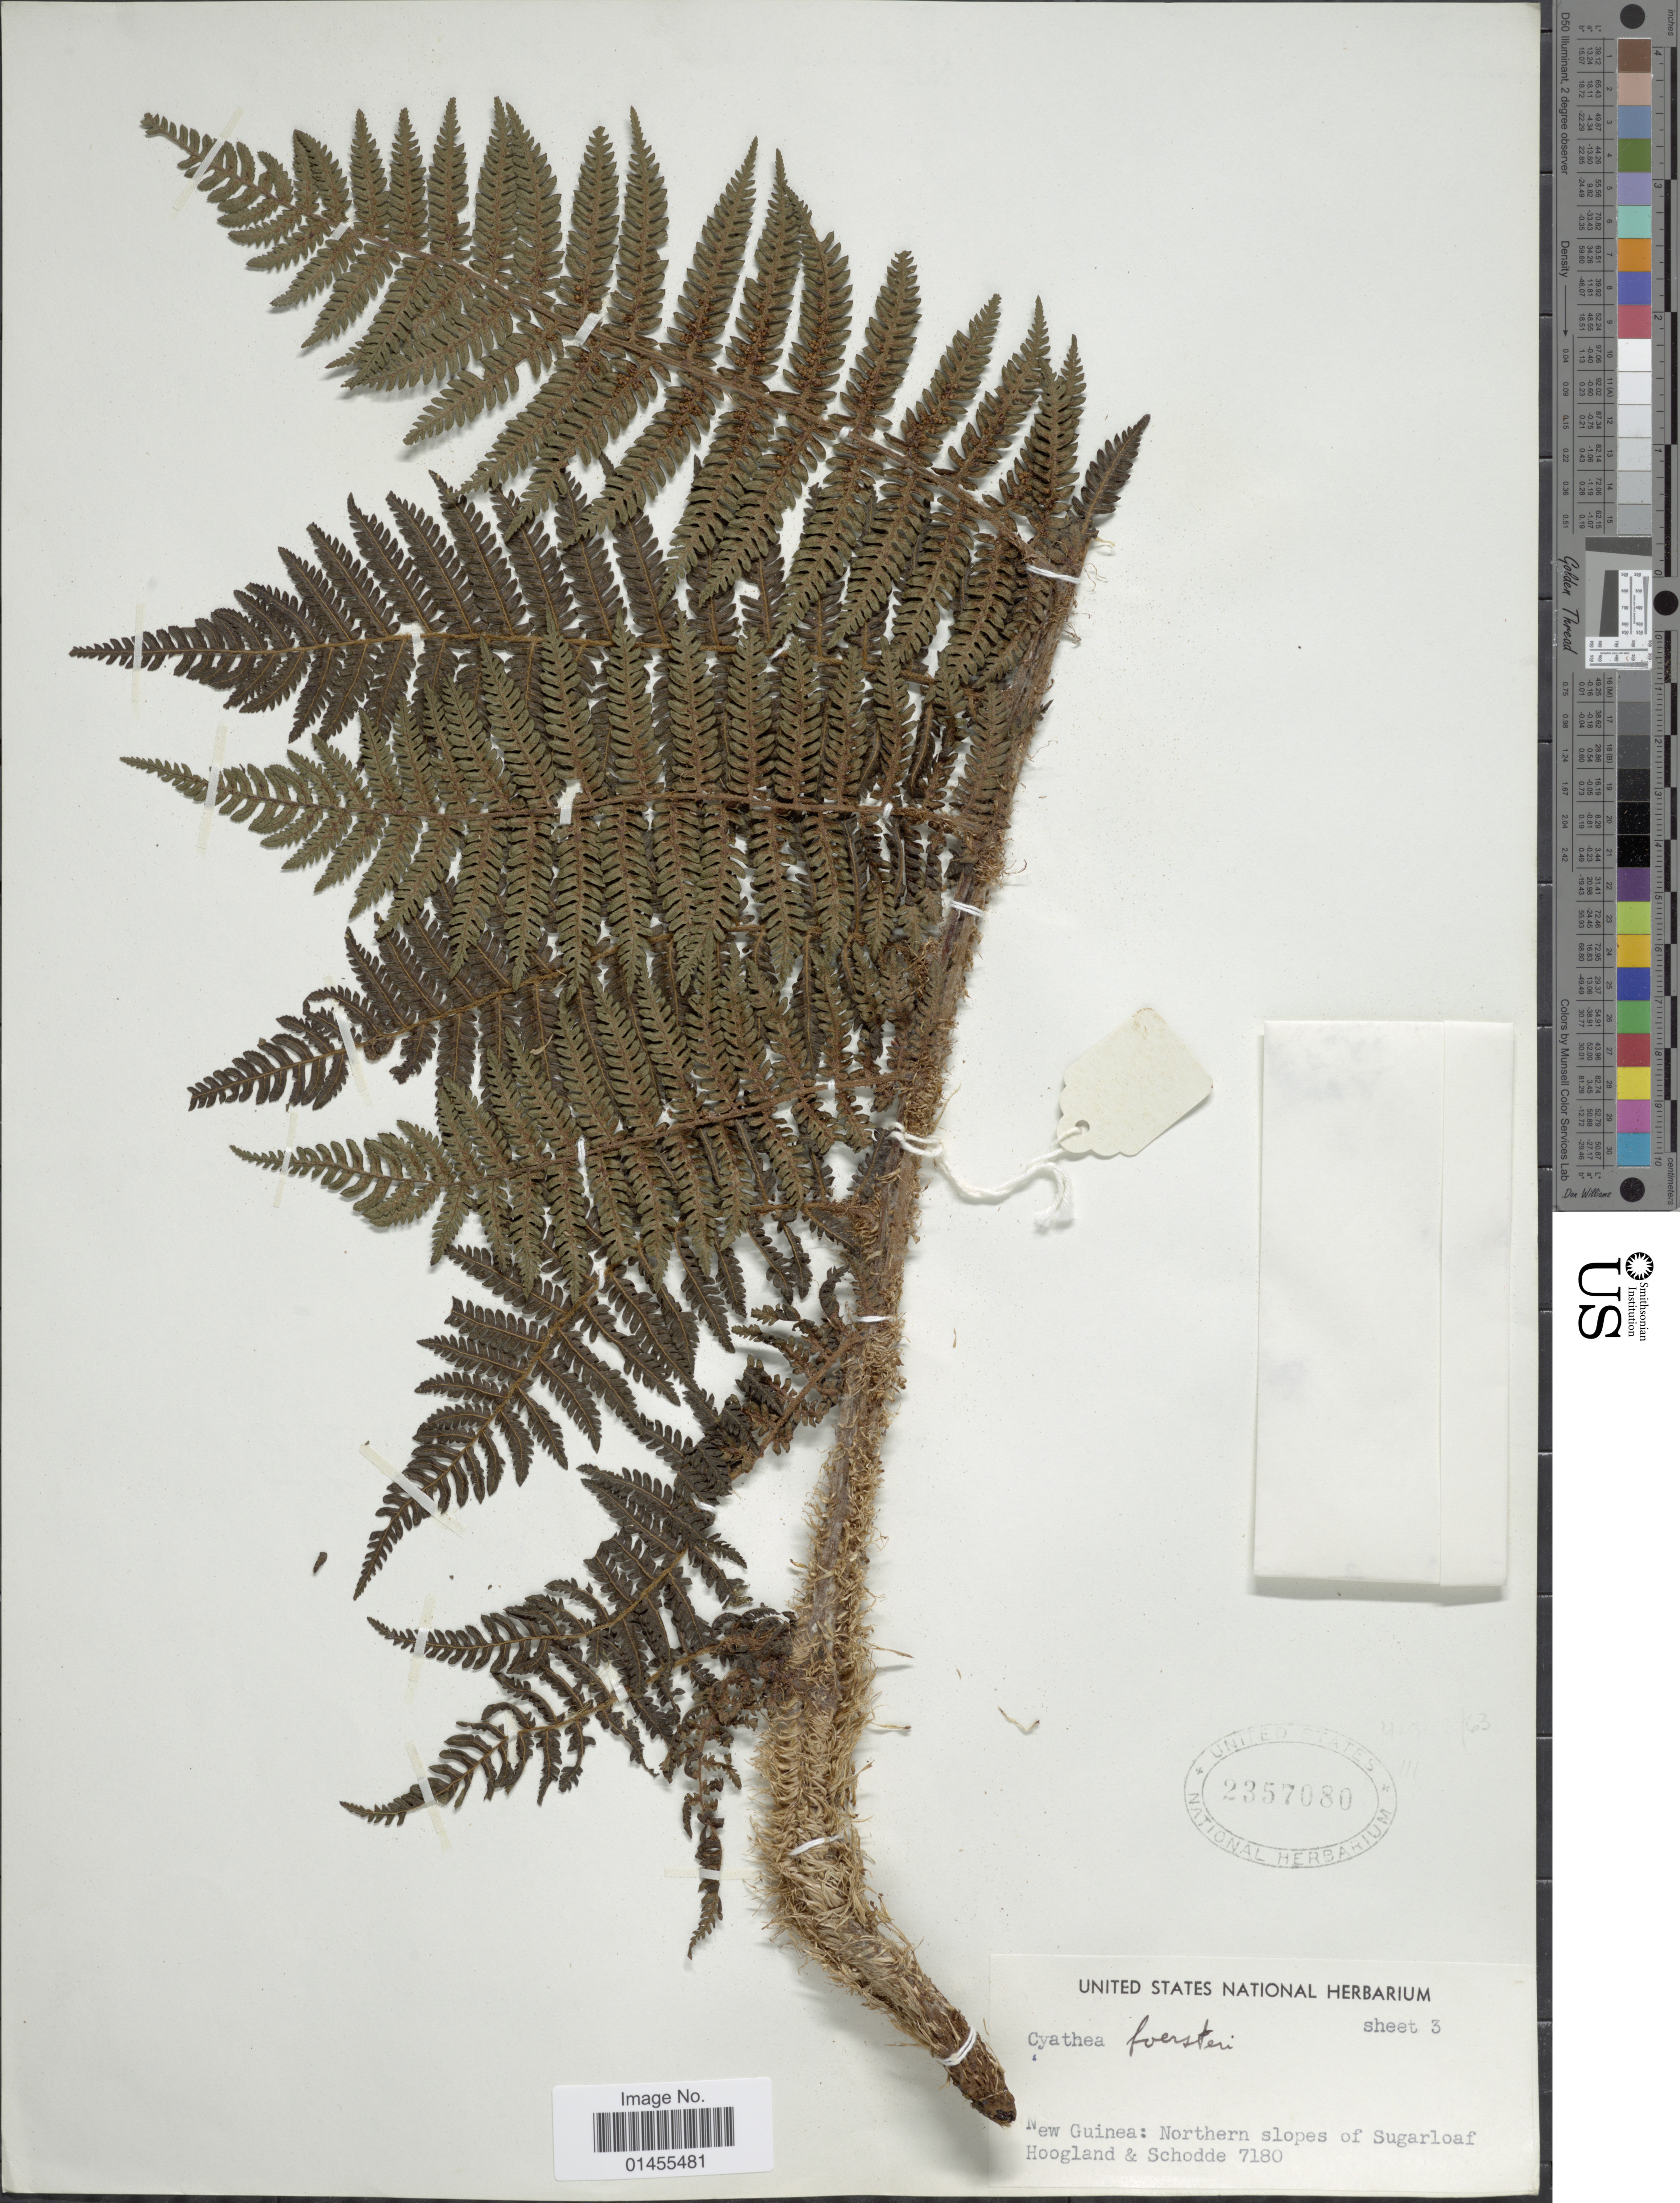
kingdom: Plantae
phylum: Tracheophyta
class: Polypodiopsida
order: Cyatheales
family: Cyatheaceae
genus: Alsophila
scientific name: Alsophila foersteri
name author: (Rosenst.) R.M. Tryon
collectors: Hoogland & Schodde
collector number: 7180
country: Papua New Guinea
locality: New Guinea: northern slopes of Sugarloaf.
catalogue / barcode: US 2357080